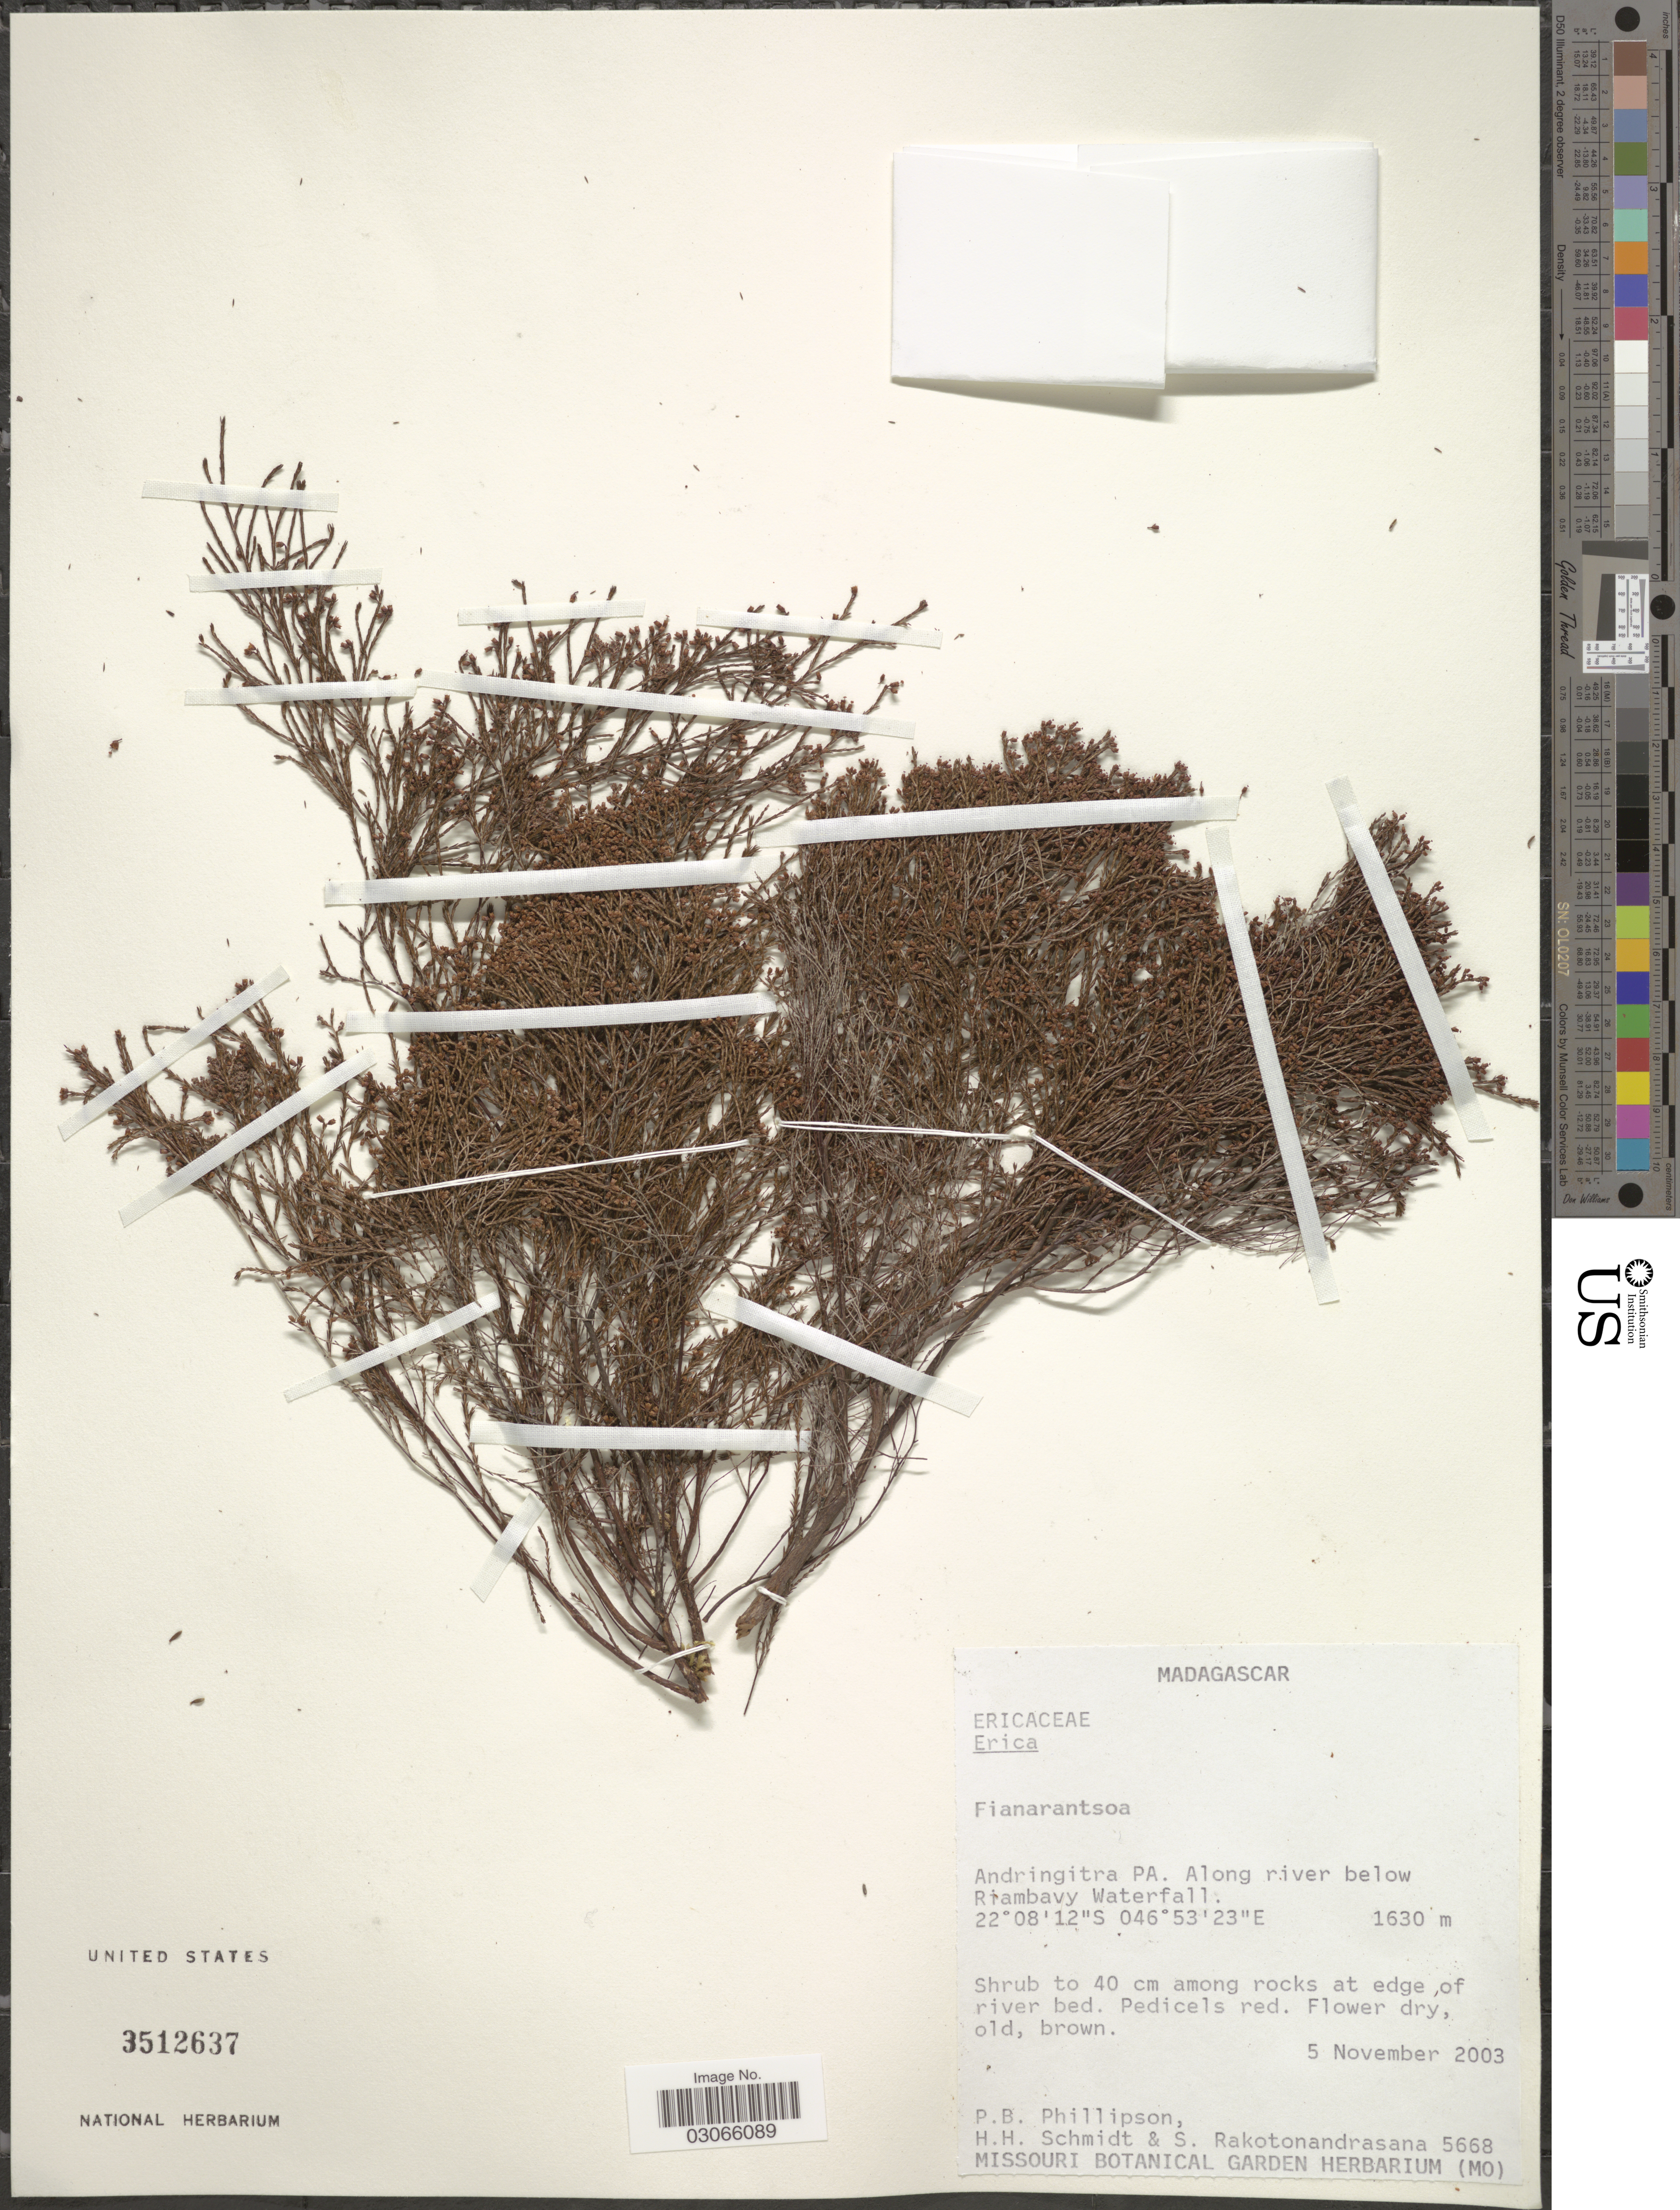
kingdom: Plantae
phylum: Tracheophyta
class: Magnoliopsida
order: Ericales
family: Ericaceae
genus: Erica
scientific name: Erica sp.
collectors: P. B. Phillipson, H. H. Schmidt & S. Rakotonandrasana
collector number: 5668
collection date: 2003-11-05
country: Madagascar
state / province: Haute Matsiatra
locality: Andringitra PA. Along river below Riambavy Waterfall.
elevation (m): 1630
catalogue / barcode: US 3512637